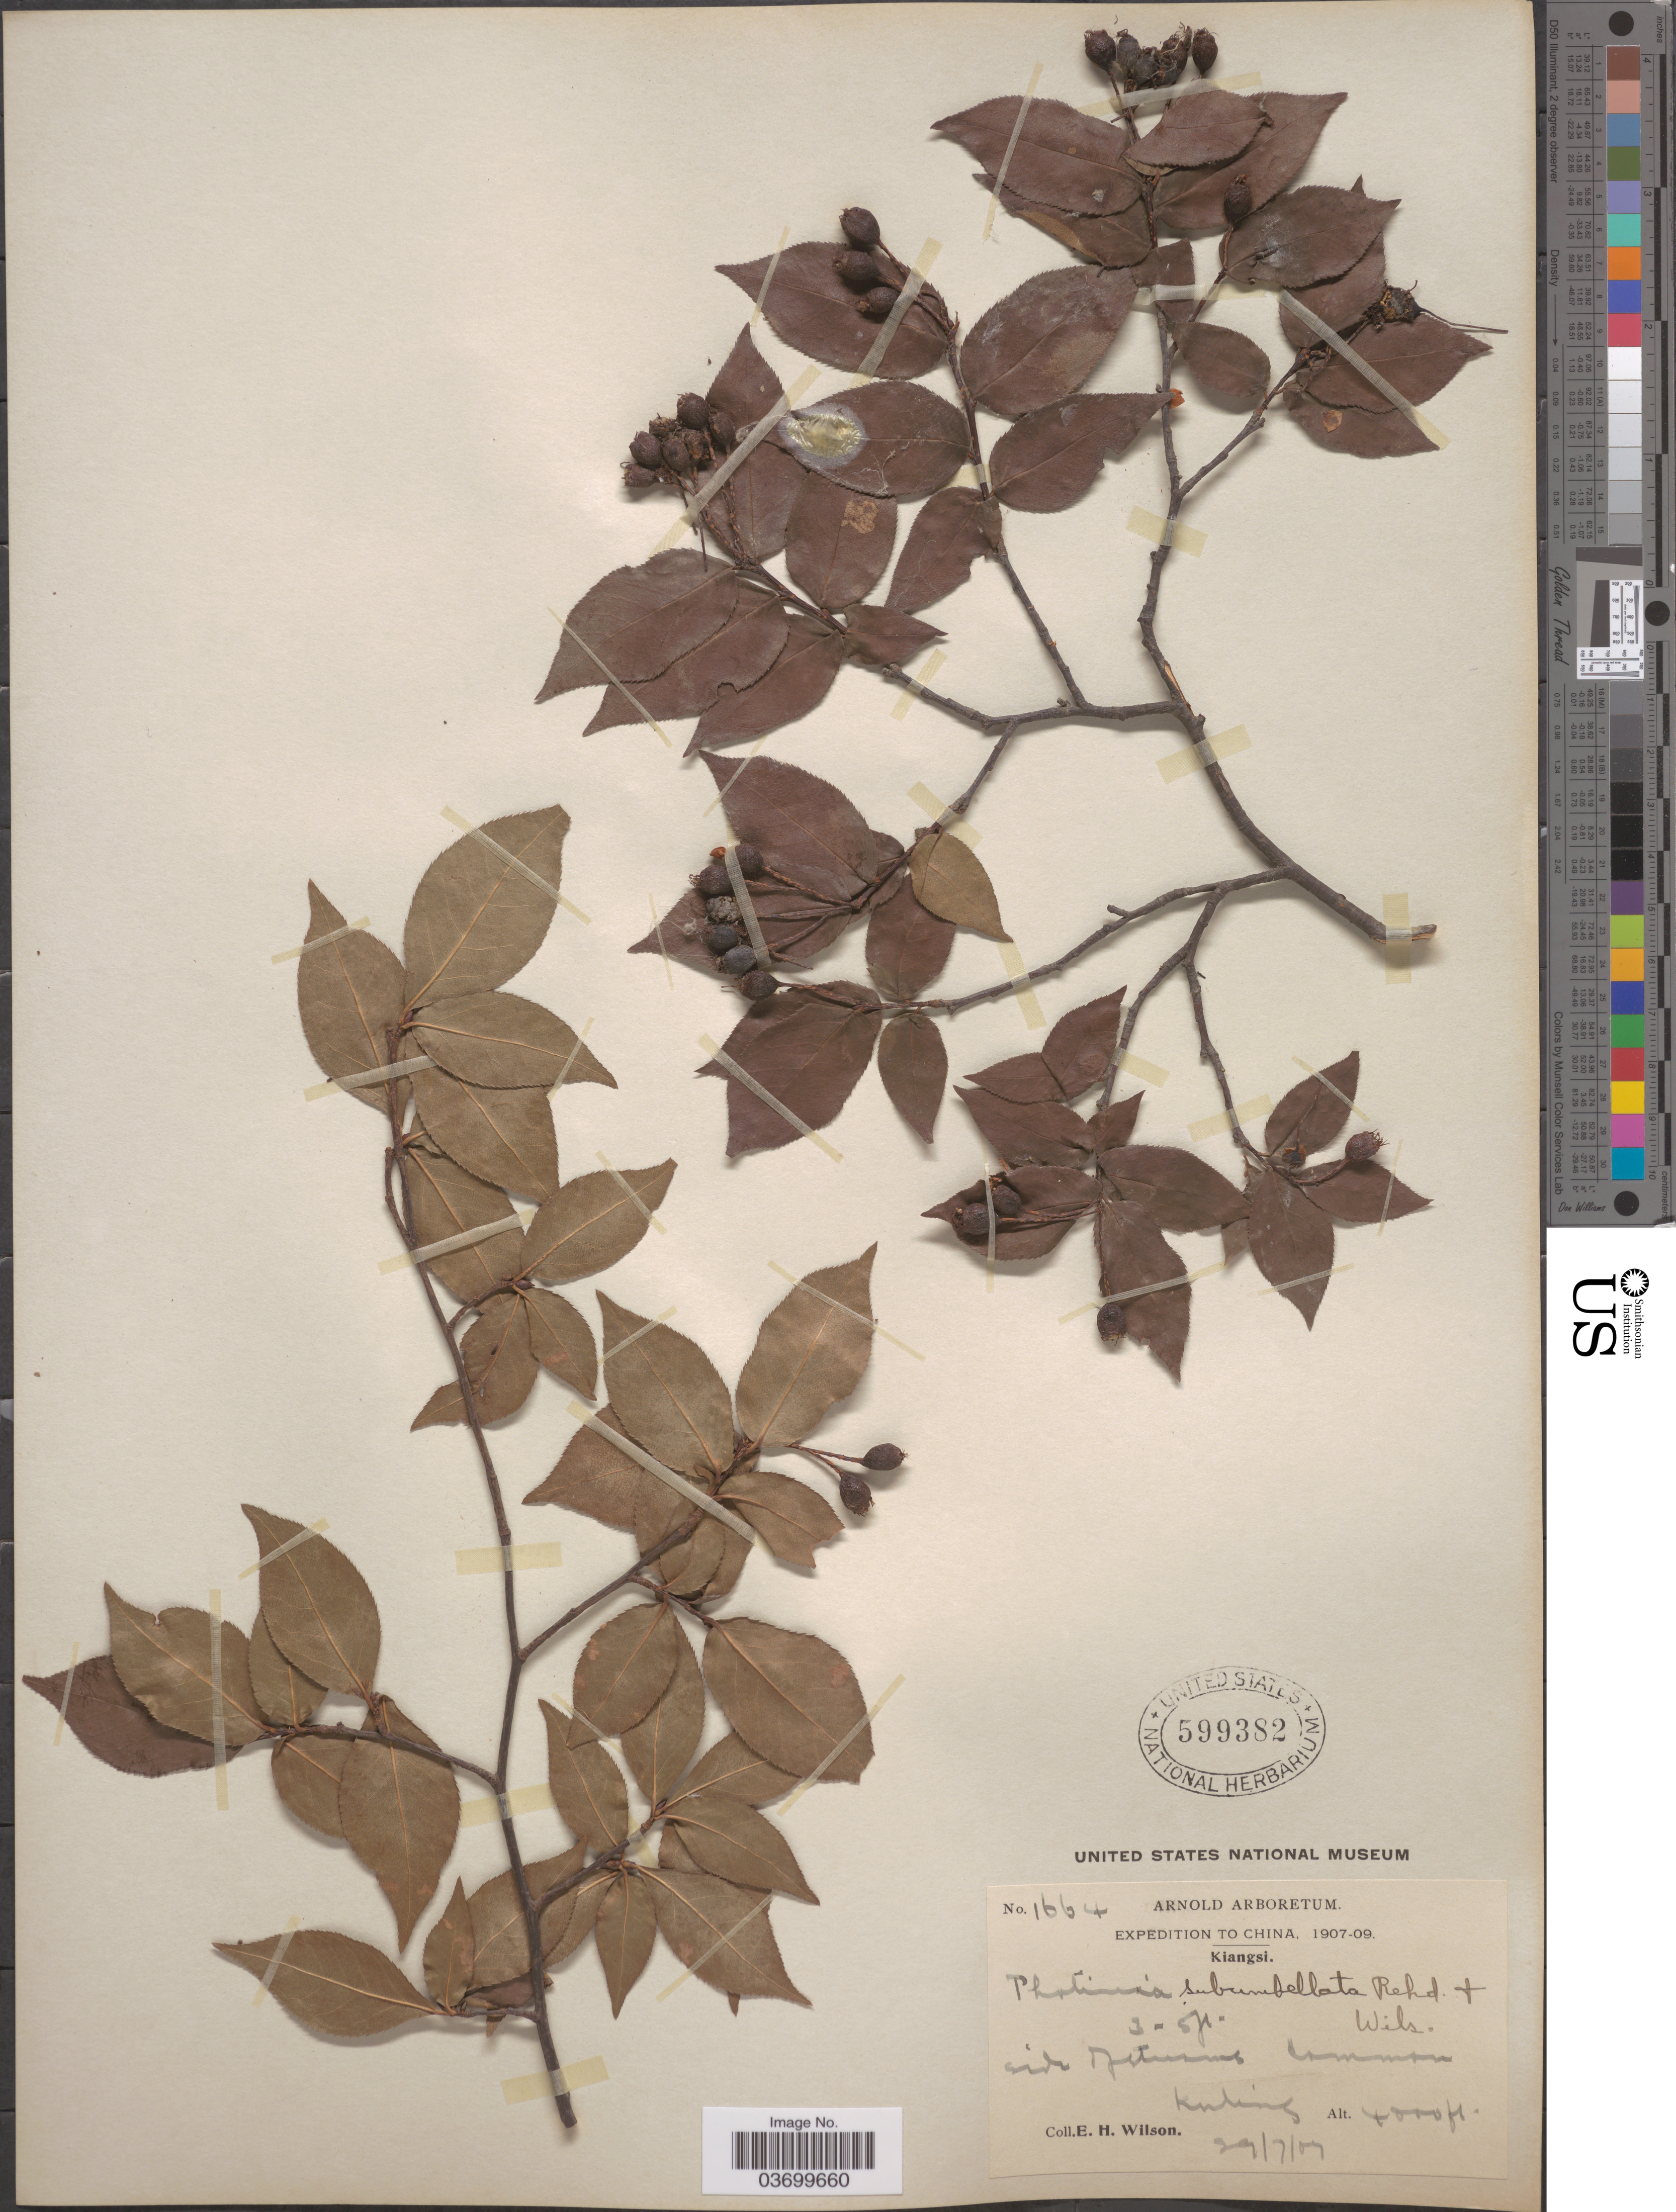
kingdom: Plantae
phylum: Tracheophyta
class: Magnoliopsida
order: Rosales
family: Rosaceae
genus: Photinia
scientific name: Photinia subumbellata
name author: Rehder & E.H. Wilson in Sarg.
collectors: E. Wilson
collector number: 1664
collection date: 1909-07-29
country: China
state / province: Jiangxi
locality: Kiangsi. Side of stream. common. Kuling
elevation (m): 1219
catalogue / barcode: US 599382